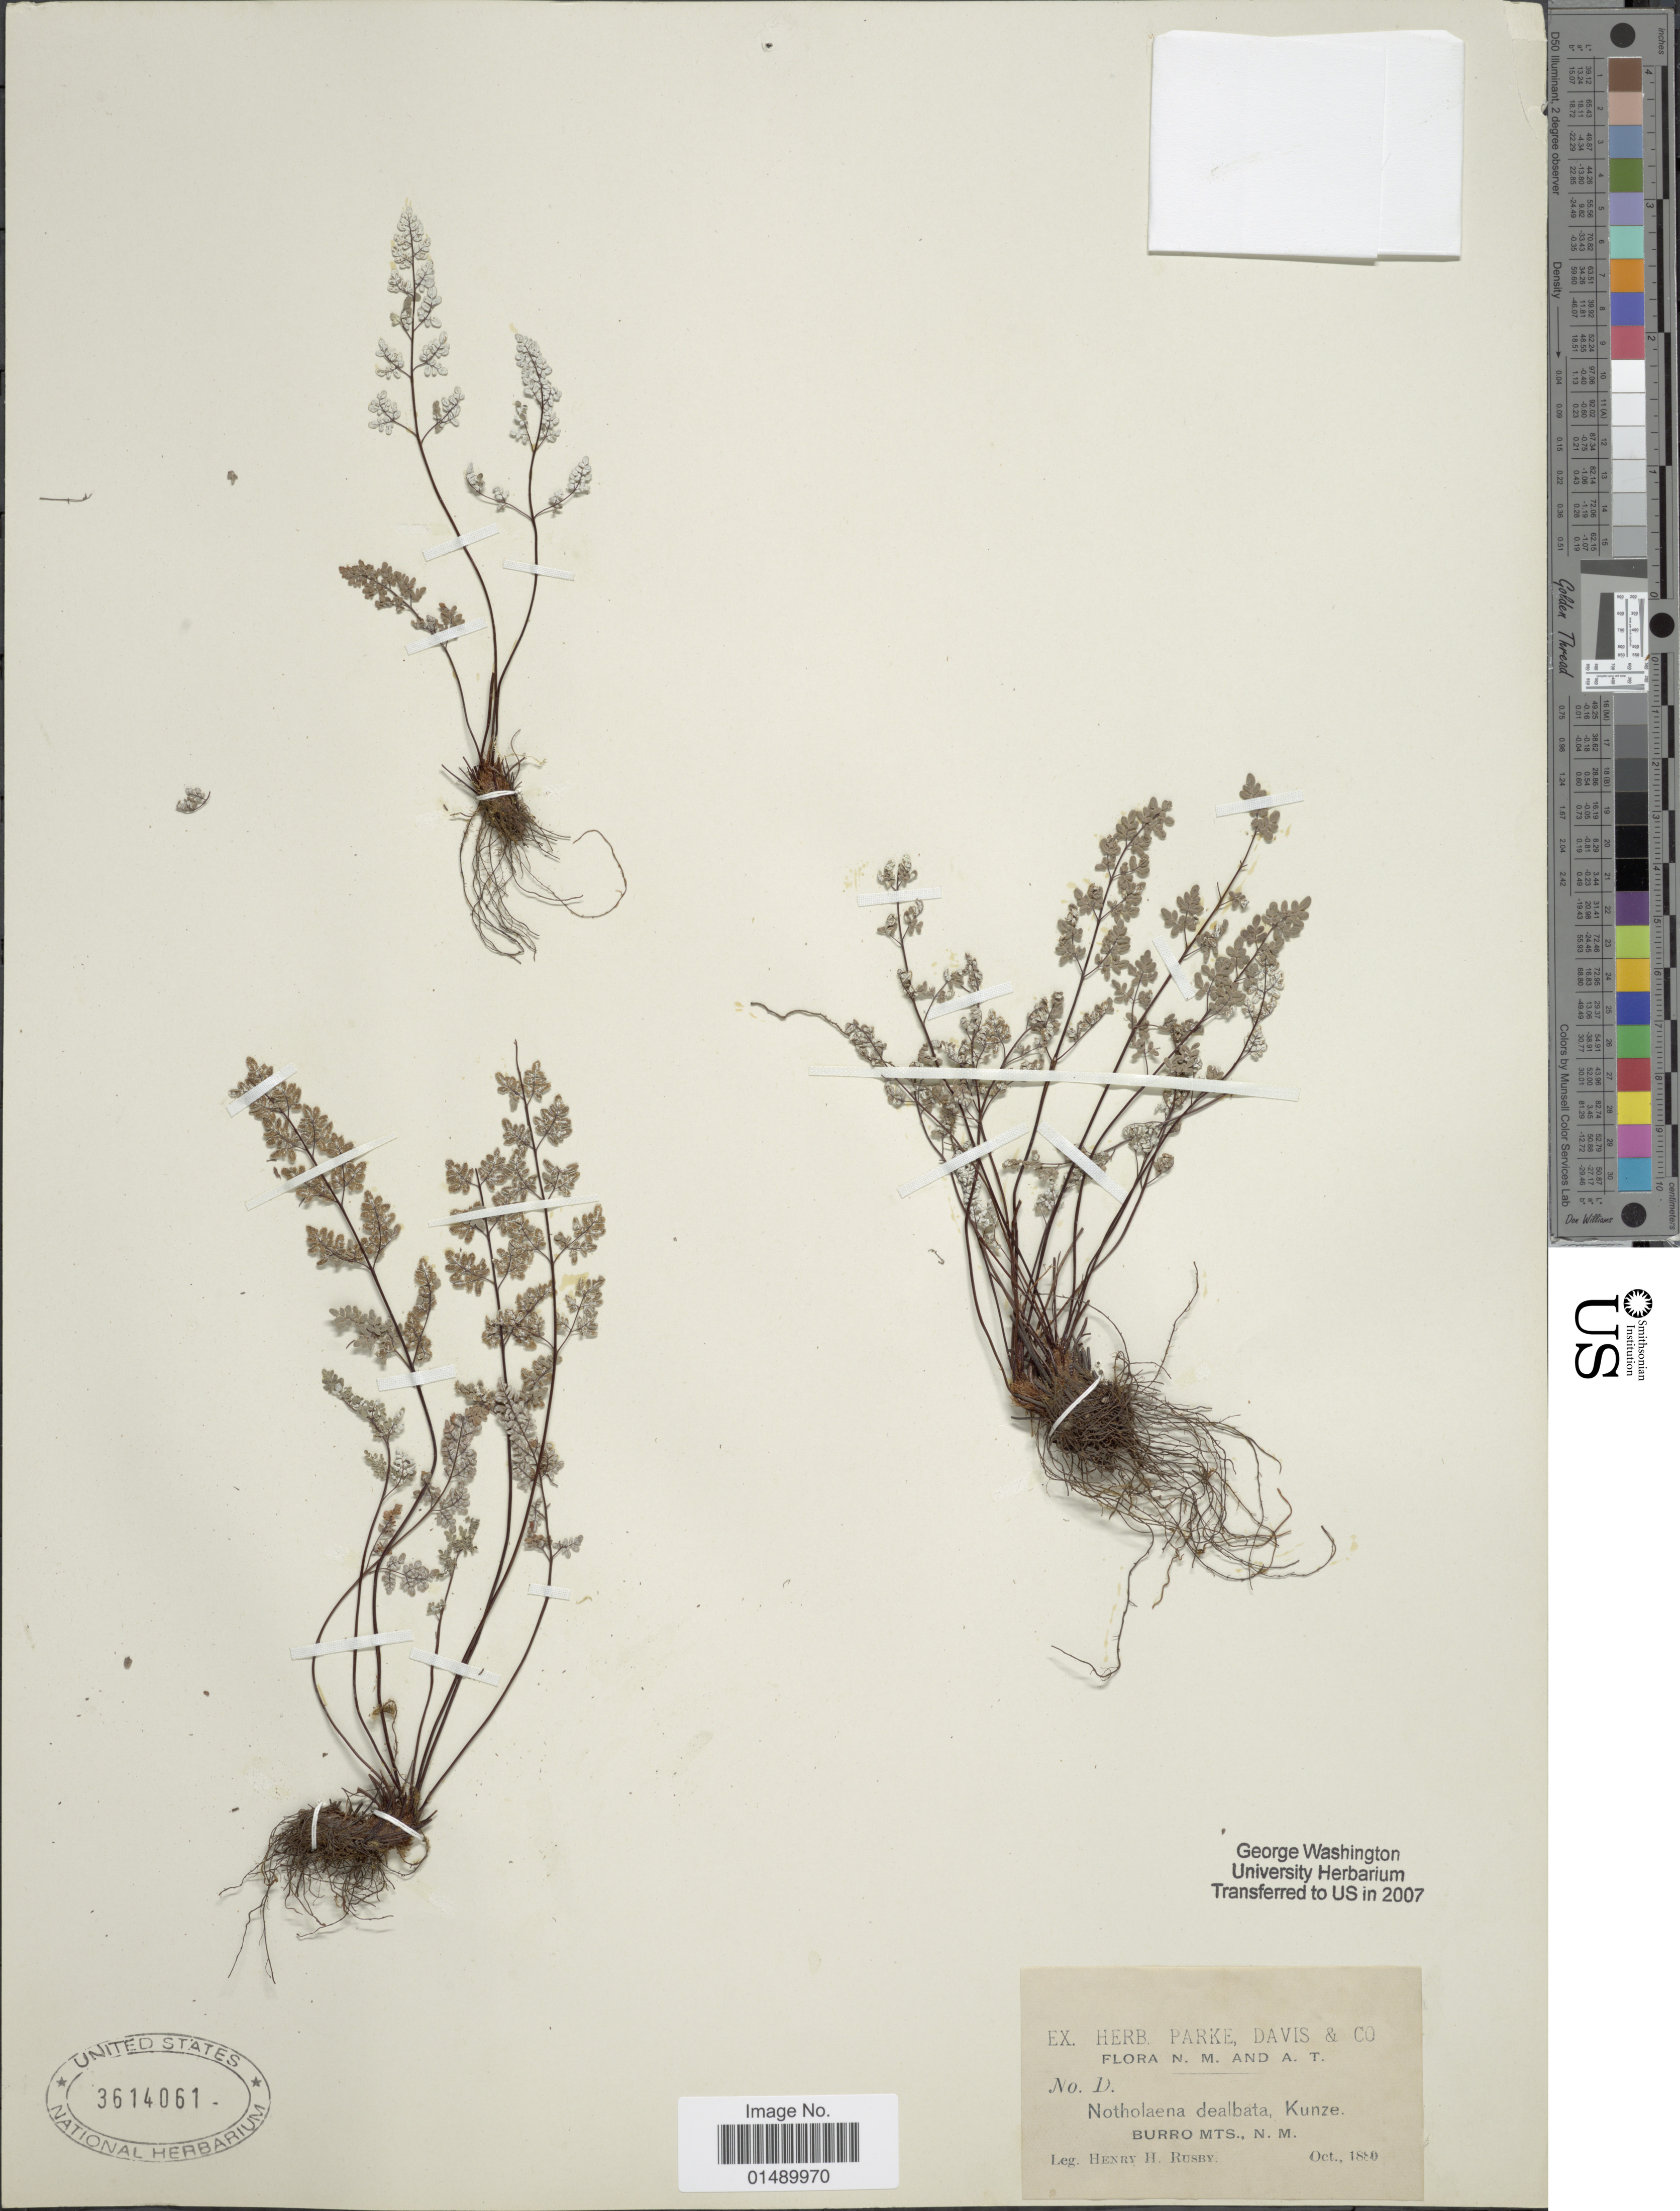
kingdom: Plantae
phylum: Tracheophyta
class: Polypodiopsida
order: Polypodiales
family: Pteridaceae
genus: Argyrochosma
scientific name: Argyrochosma dealbata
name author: (Pursh) Windham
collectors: H. H. Rusby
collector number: D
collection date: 1880-10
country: United States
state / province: New Mexico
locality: N.M. and A.T. New Mexico, Burro Mts.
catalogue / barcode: US 3614061